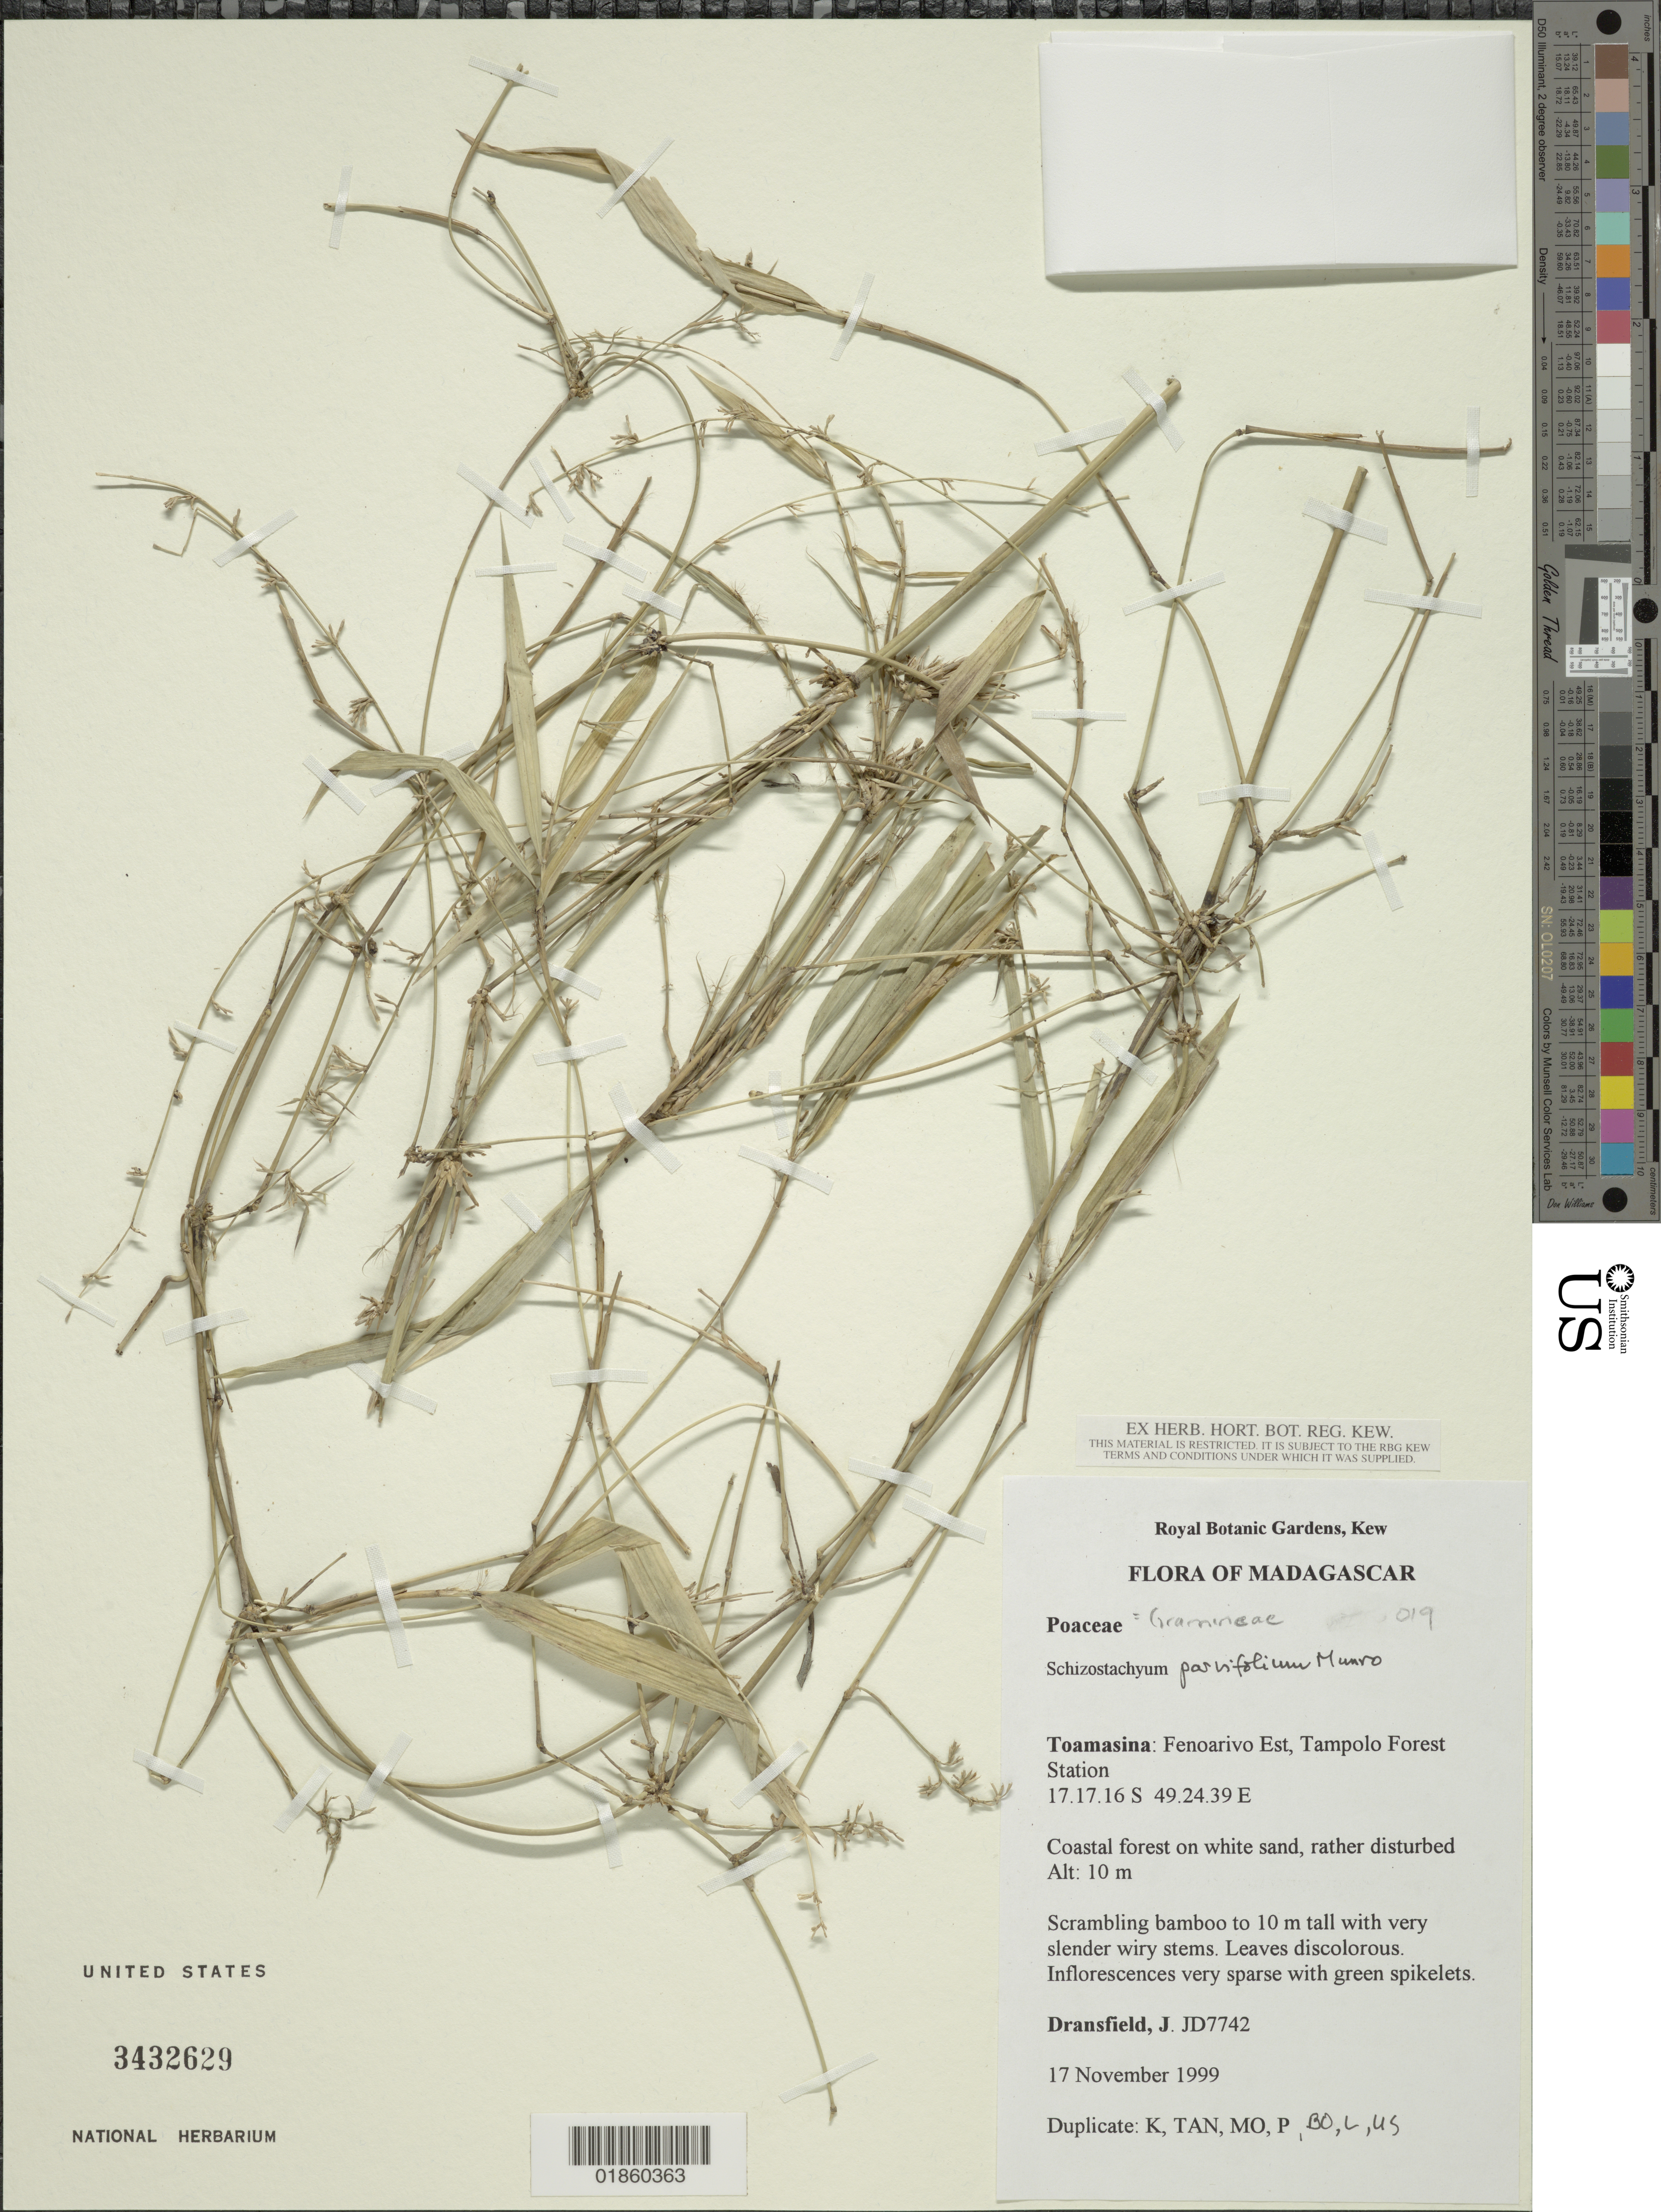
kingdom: Plantae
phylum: Tracheophyta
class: Liliopsida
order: Poales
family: Poaceae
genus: Schizostachyum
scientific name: Schizostachyum parvifolium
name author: Munro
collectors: J. Dransfield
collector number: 7742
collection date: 1999-11-17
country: Madagascar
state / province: Analanjirofo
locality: Fenoarivo Est, Tampolo Forest Station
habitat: Coastal forest on white sand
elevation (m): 10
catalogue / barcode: US 3432629